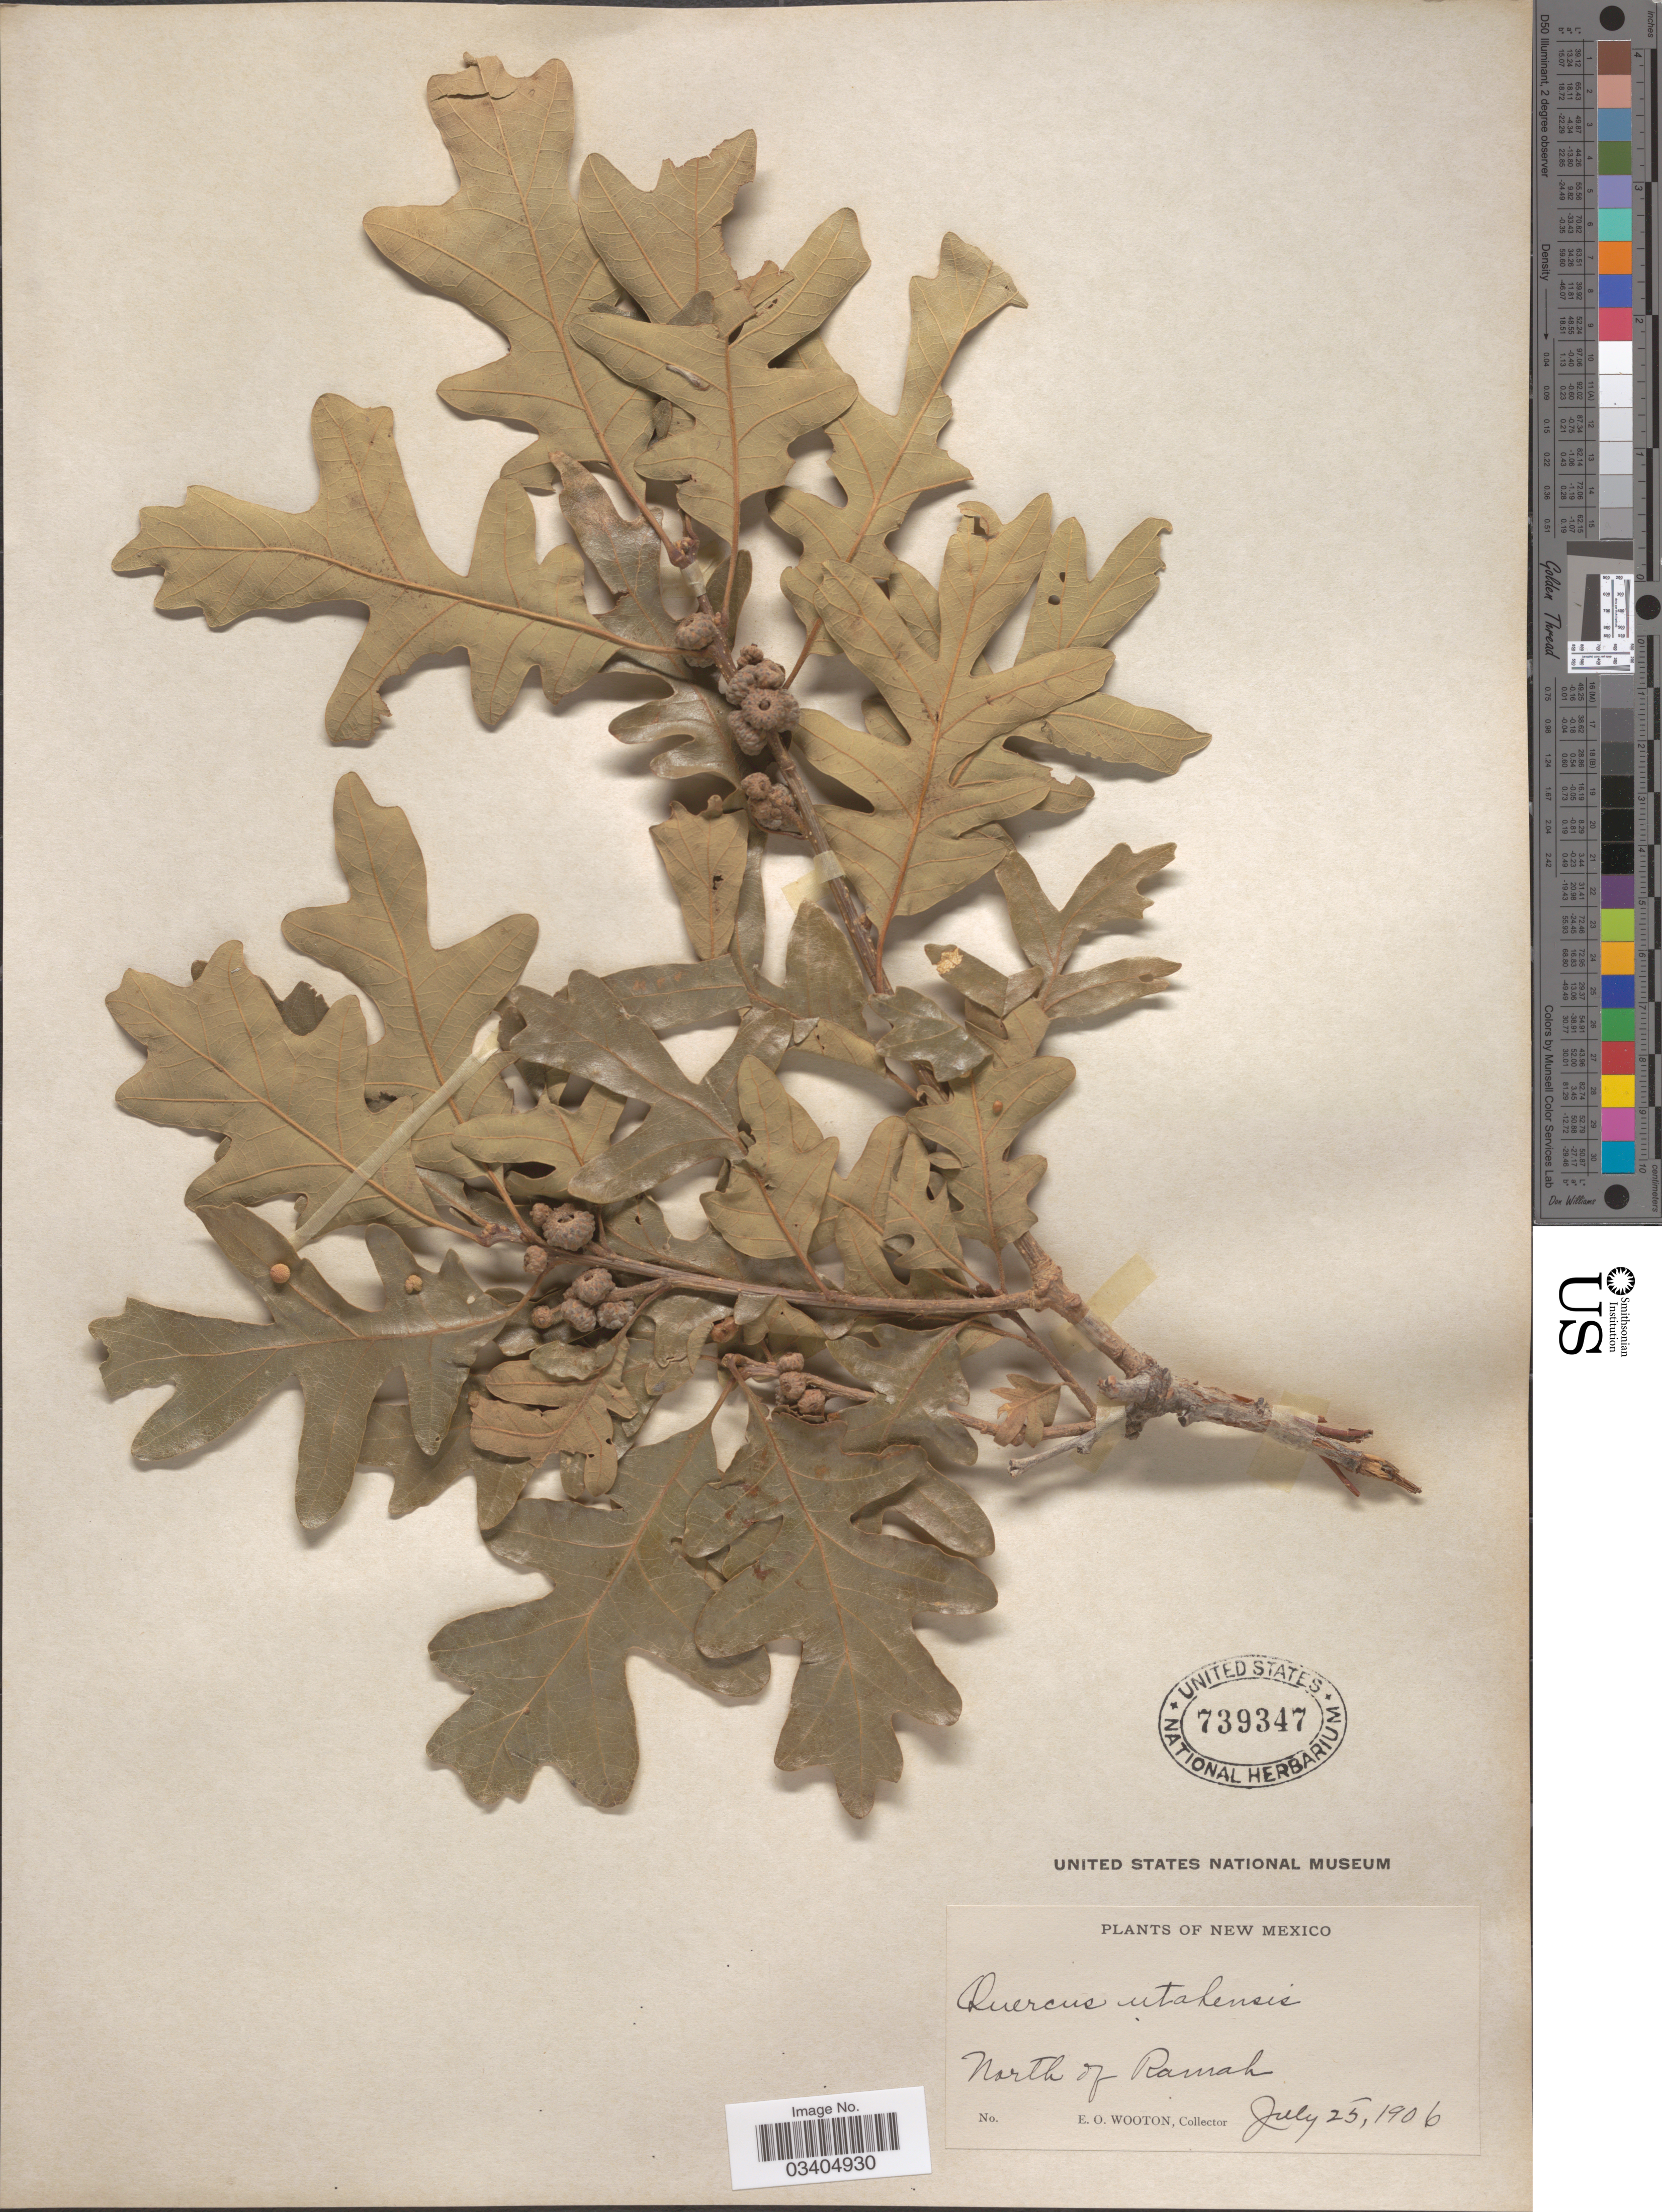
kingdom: Plantae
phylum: Tracheophyta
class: Magnoliopsida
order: Fagales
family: Fagaceae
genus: Quercus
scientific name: Quercus gambelii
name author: Nutt.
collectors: E. O. Wooton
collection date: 1906-07-25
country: United States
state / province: New Mexico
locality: North of Ramah.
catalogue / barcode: US 739347